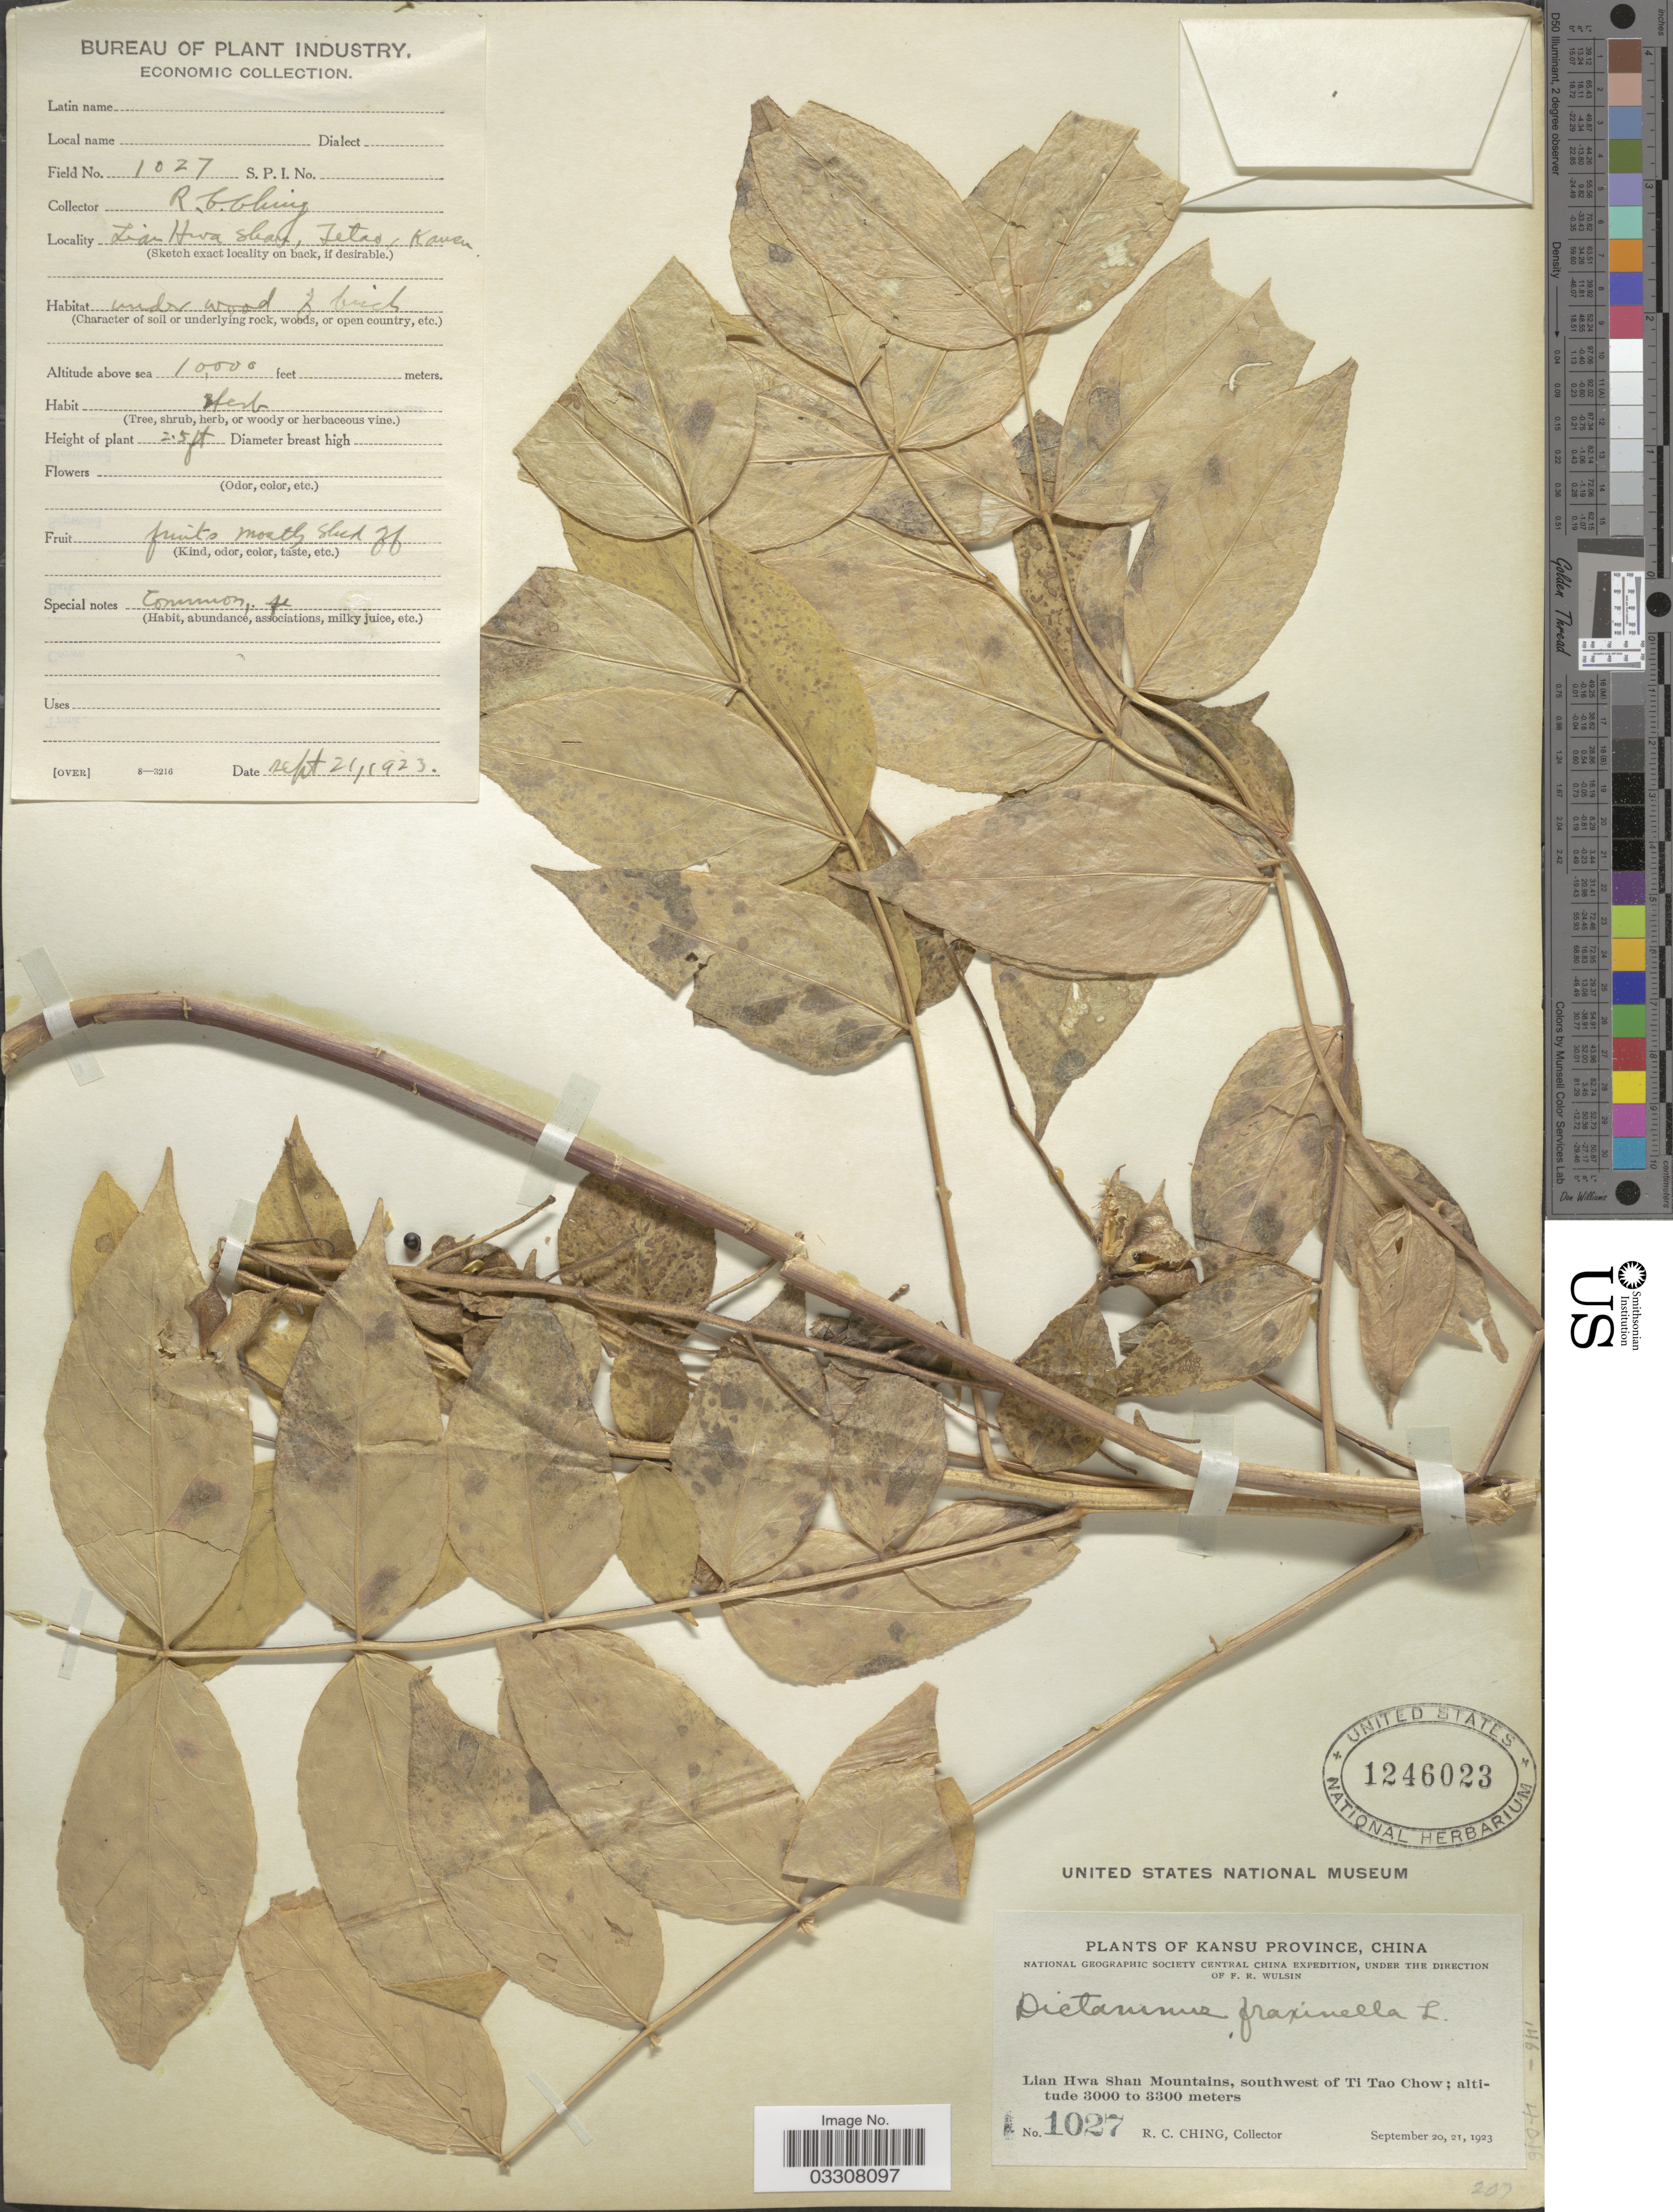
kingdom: Plantae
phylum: Tracheophyta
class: Magnoliopsida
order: Sapindales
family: Rutaceae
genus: Dictamnus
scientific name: Dictamnus albus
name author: L.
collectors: R. C. Ching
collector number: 1027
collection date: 1923-09-21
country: China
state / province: Gansu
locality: Kansu Province. Lian Hwa Shan Mountains, southwest of Ti Tao Chow. Tetao.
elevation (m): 3048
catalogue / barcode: US 1246023